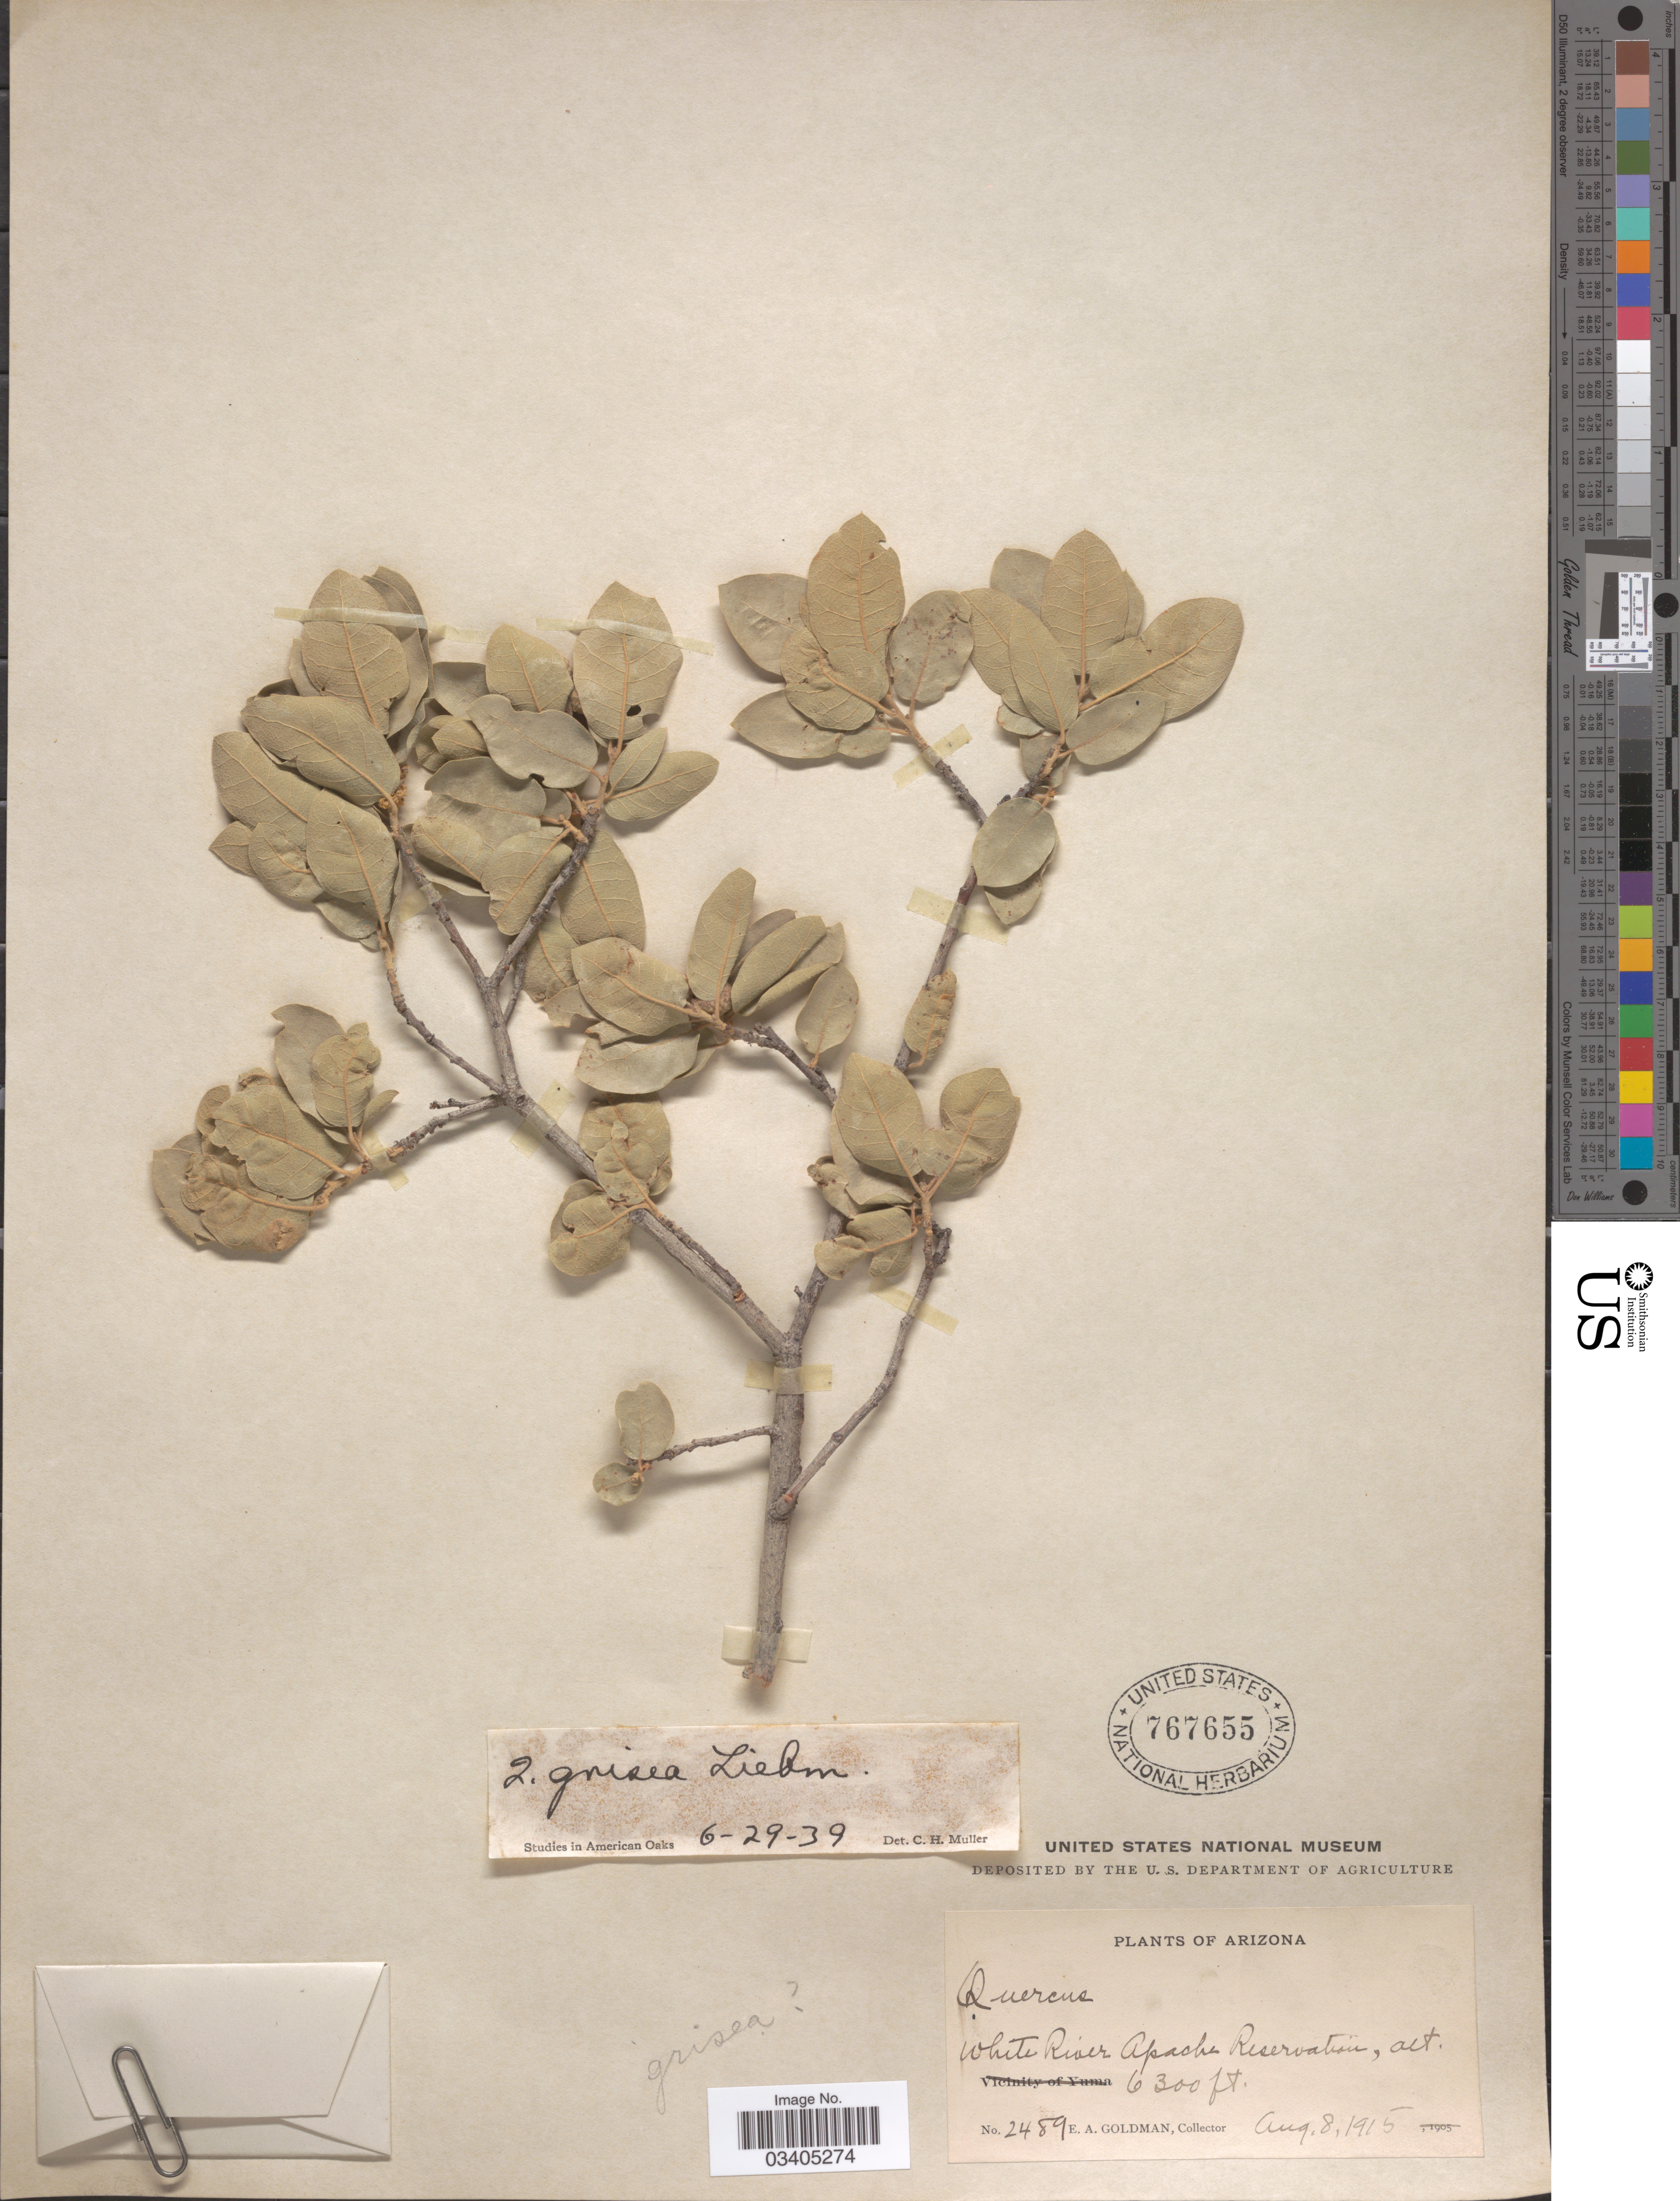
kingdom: Plantae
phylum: Tracheophyta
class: Magnoliopsida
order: Fagales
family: Fagaceae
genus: Quercus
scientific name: Quercus grisea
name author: Liebm.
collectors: E. A. Goldman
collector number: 2489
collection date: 1915-08-08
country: United States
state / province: Arizona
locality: White River Apache Reservation.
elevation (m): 1920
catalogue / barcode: US 767655